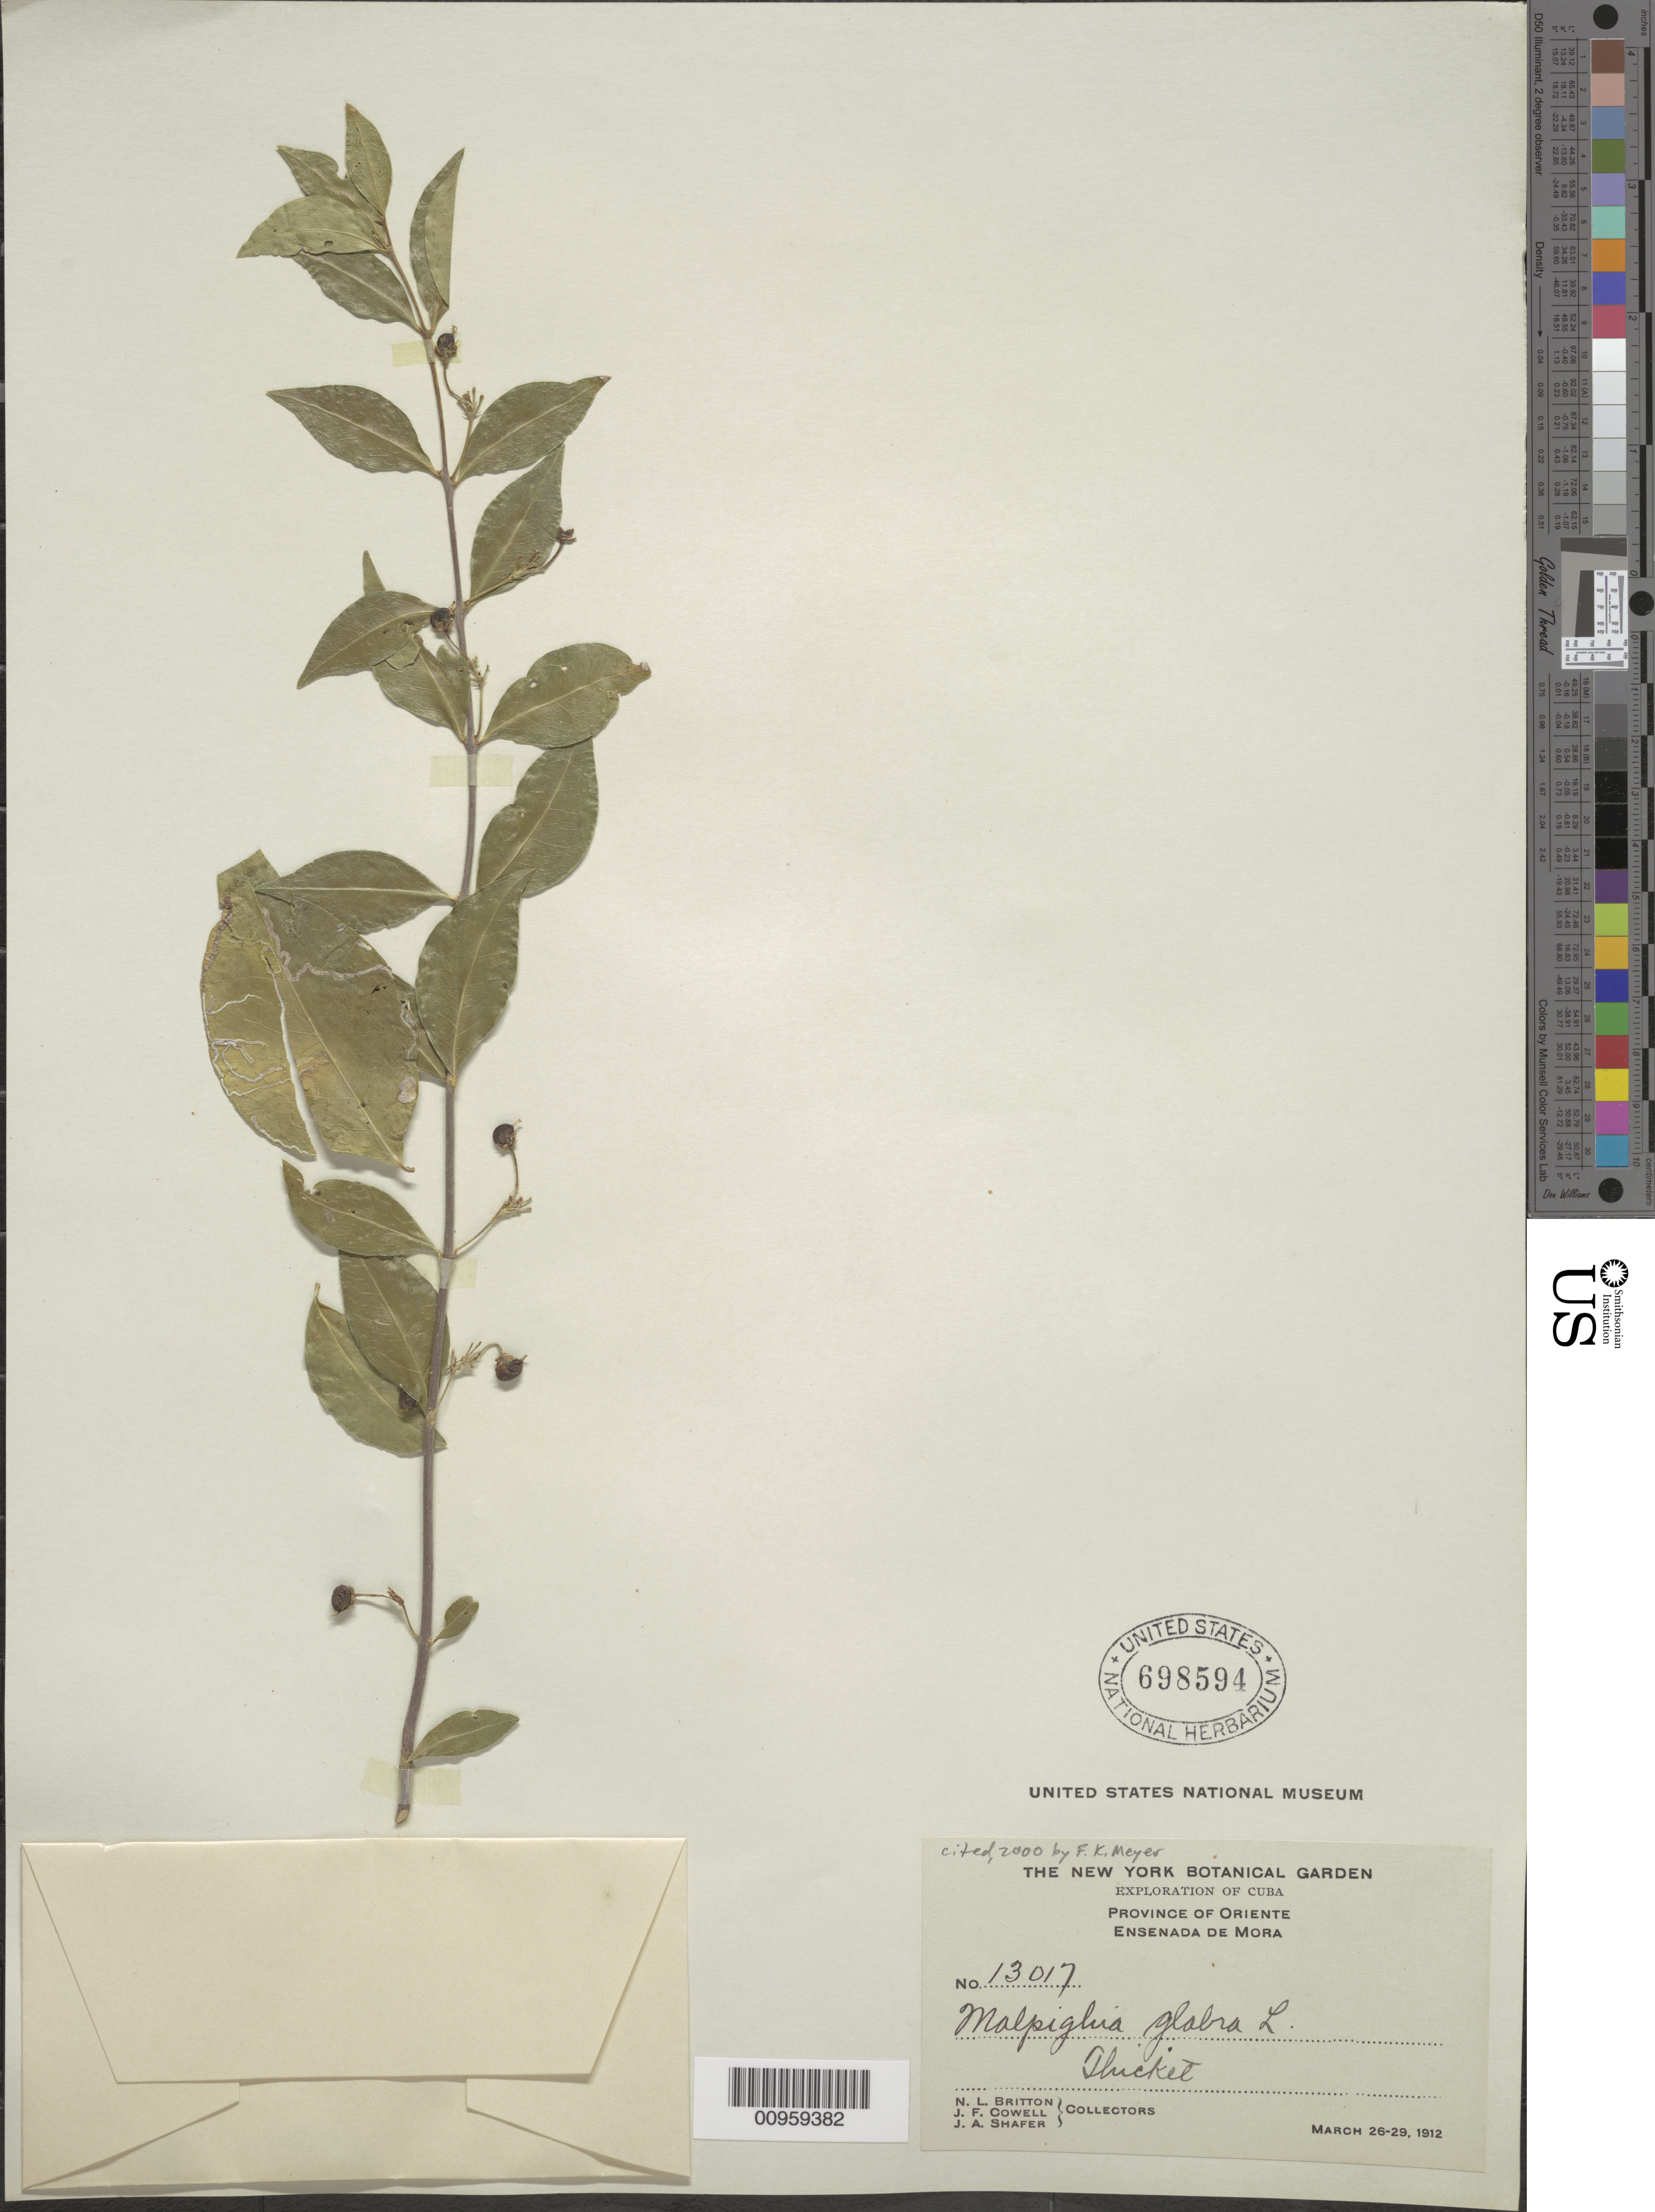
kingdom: Plantae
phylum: Tracheophyta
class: Magnoliopsida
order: Malpighiales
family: Malpighiaceae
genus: Malpighia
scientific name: Malpighia glabra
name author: L.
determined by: Meyer, F. K.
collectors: N. Britton, J. F. Cowell & J. A. Shafer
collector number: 13017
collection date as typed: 26 Mar 1912 to 29 Mar 1912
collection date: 1912-03-26/1912-03-29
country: Cuba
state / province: Oriente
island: Cuba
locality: Ensenada de Mora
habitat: Thicket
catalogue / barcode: US 698594